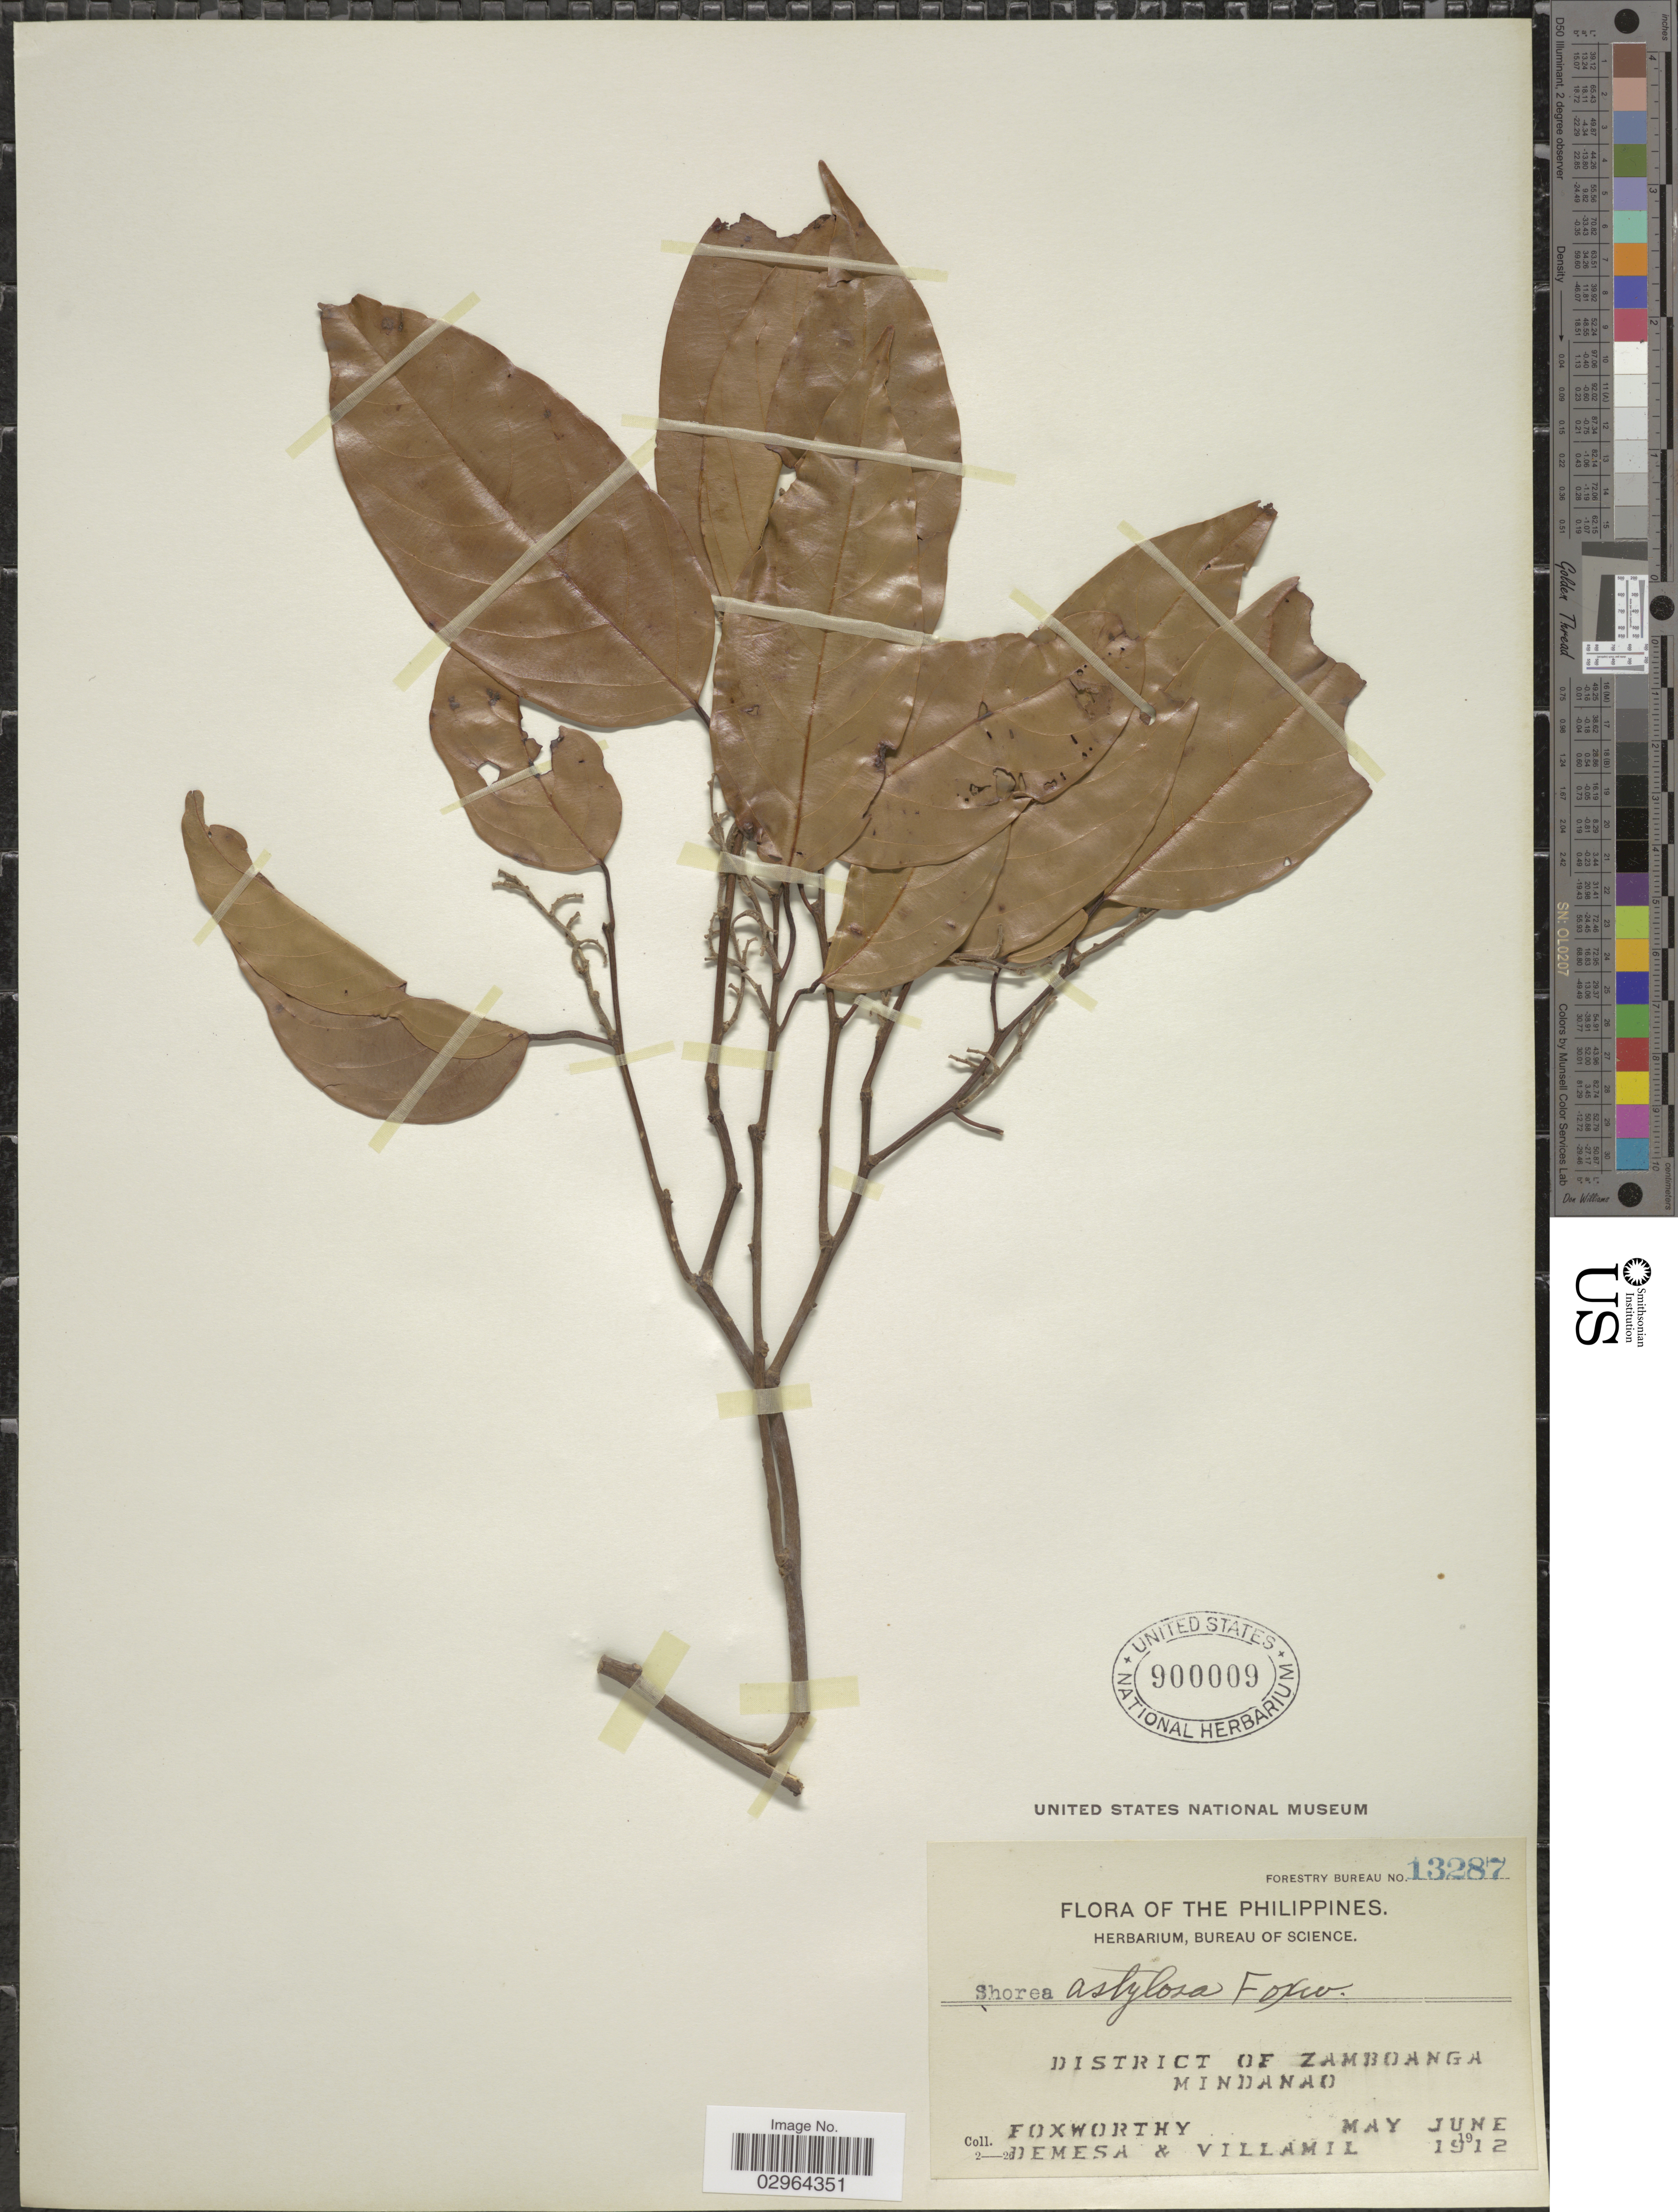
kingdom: Plantae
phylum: Tracheophyta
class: Magnoliopsida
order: Malvales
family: Dipterocarpaceae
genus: Shorea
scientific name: Shorea astylosa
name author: Foxw.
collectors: Foxworthy, Demesa & Villamil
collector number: Forestry Bureau 13287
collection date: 1912-05/1912-06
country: Philippines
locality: District of Zamboanga. Mindanao.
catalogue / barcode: US 900009